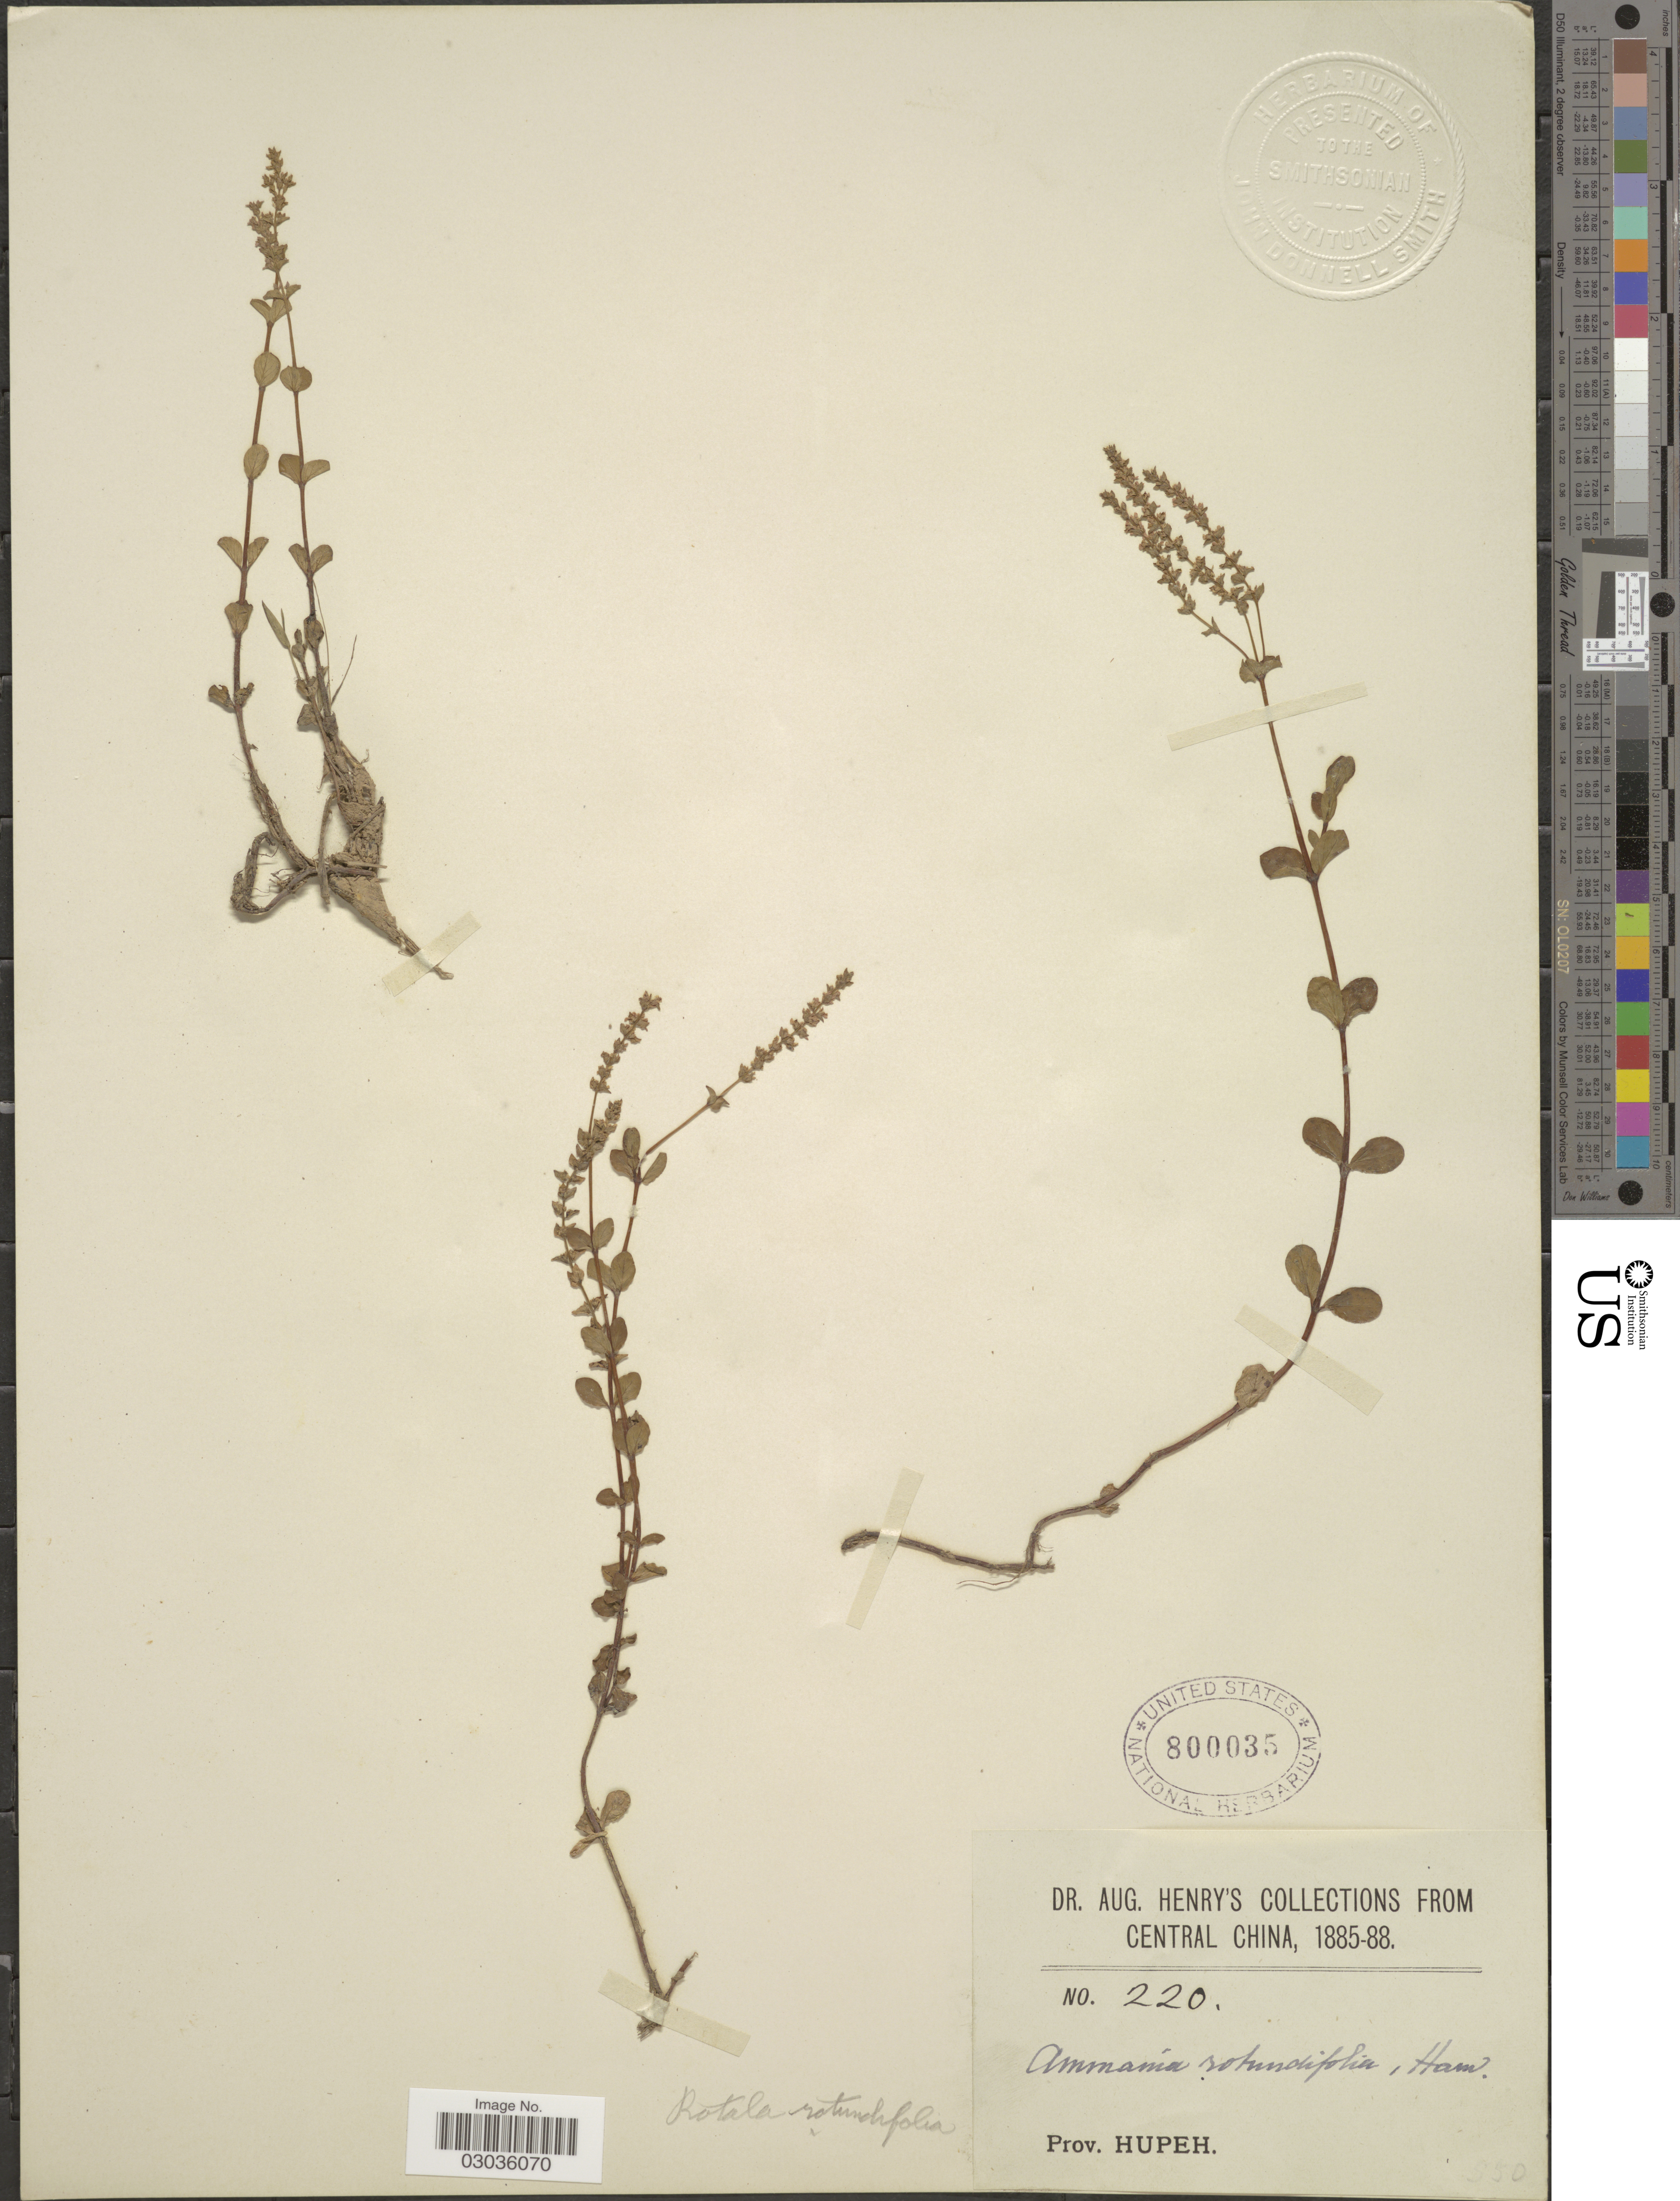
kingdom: Plantae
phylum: Tracheophyta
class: Magnoliopsida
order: Myrtales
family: Lythraceae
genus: Rotala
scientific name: Rotala rotundifolia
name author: (Buch.-Ham. & Roxb.) Koehne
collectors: A. Henry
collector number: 220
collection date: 1885/1888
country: China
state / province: Hubei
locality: Central China, Prov. Hupeh.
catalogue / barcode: US 800035